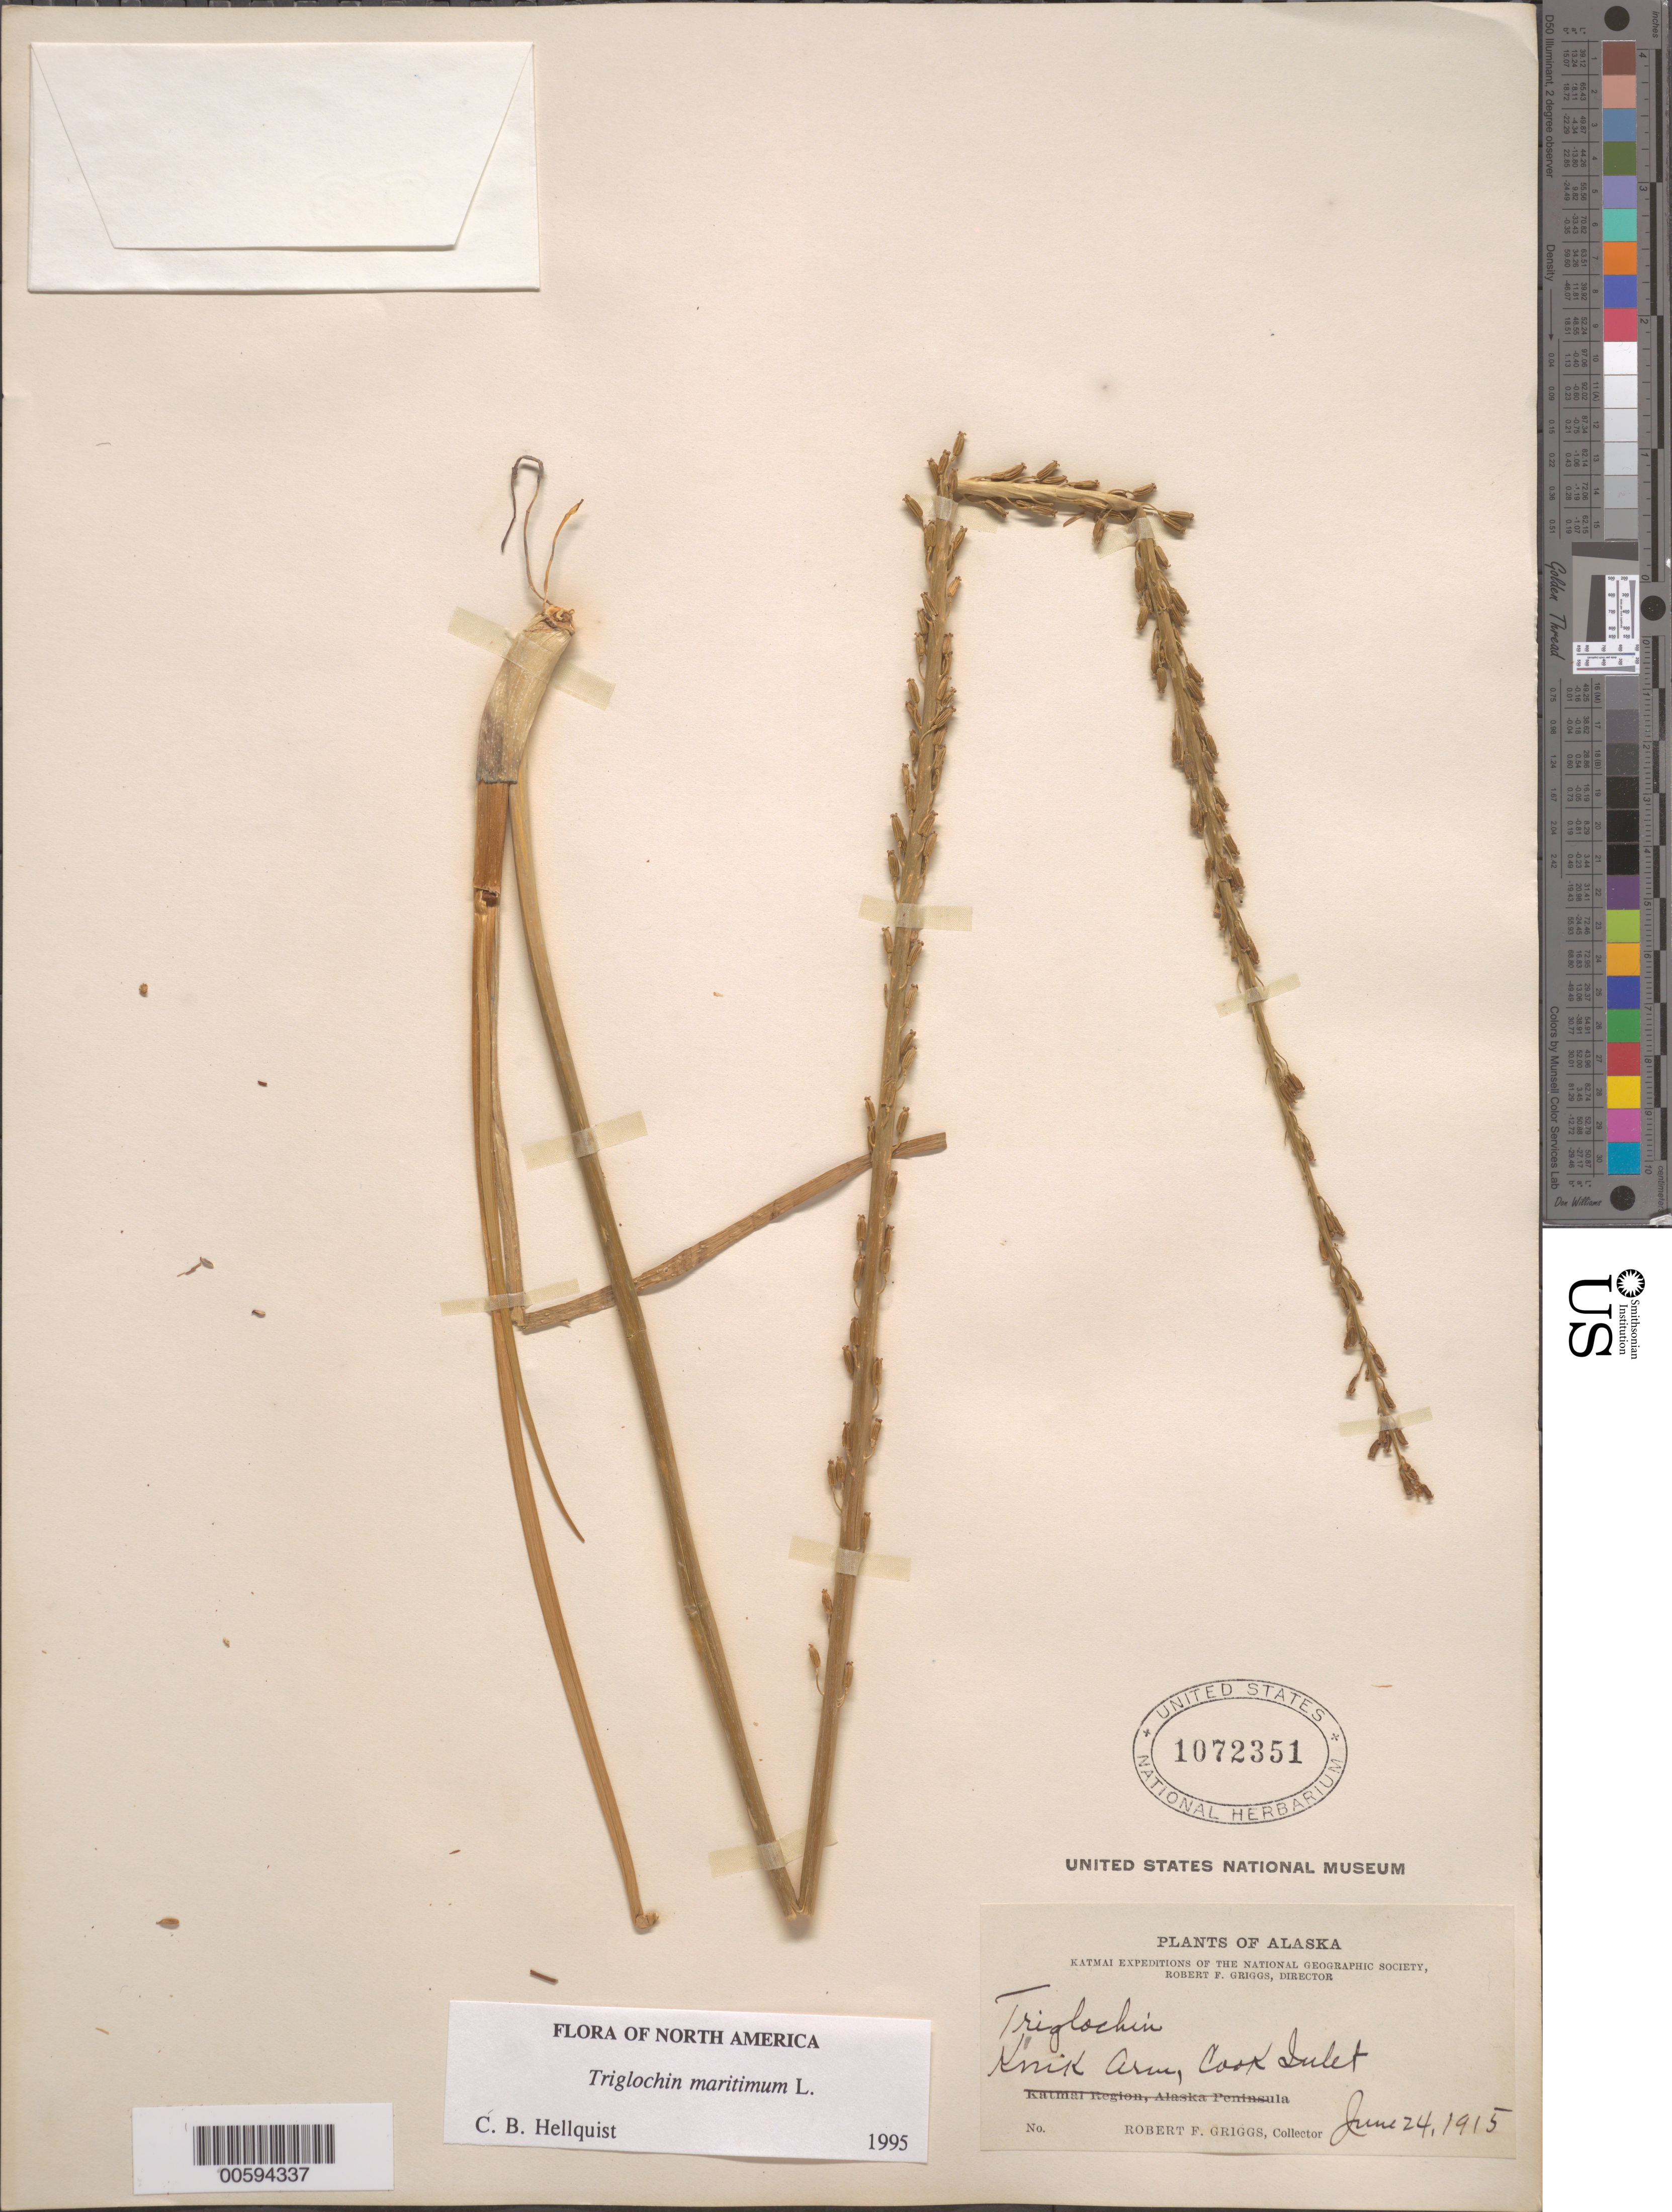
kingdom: Plantae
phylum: Tracheophyta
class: Liliopsida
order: Alismatales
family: Juncaginaceae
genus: Triglochin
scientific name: Triglochin maritima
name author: L.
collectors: R. F. Griggs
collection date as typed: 24 Jun 1915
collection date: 1915-06-24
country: United States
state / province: Alaska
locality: Knik Arm, Cook Inlet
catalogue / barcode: US 1072351